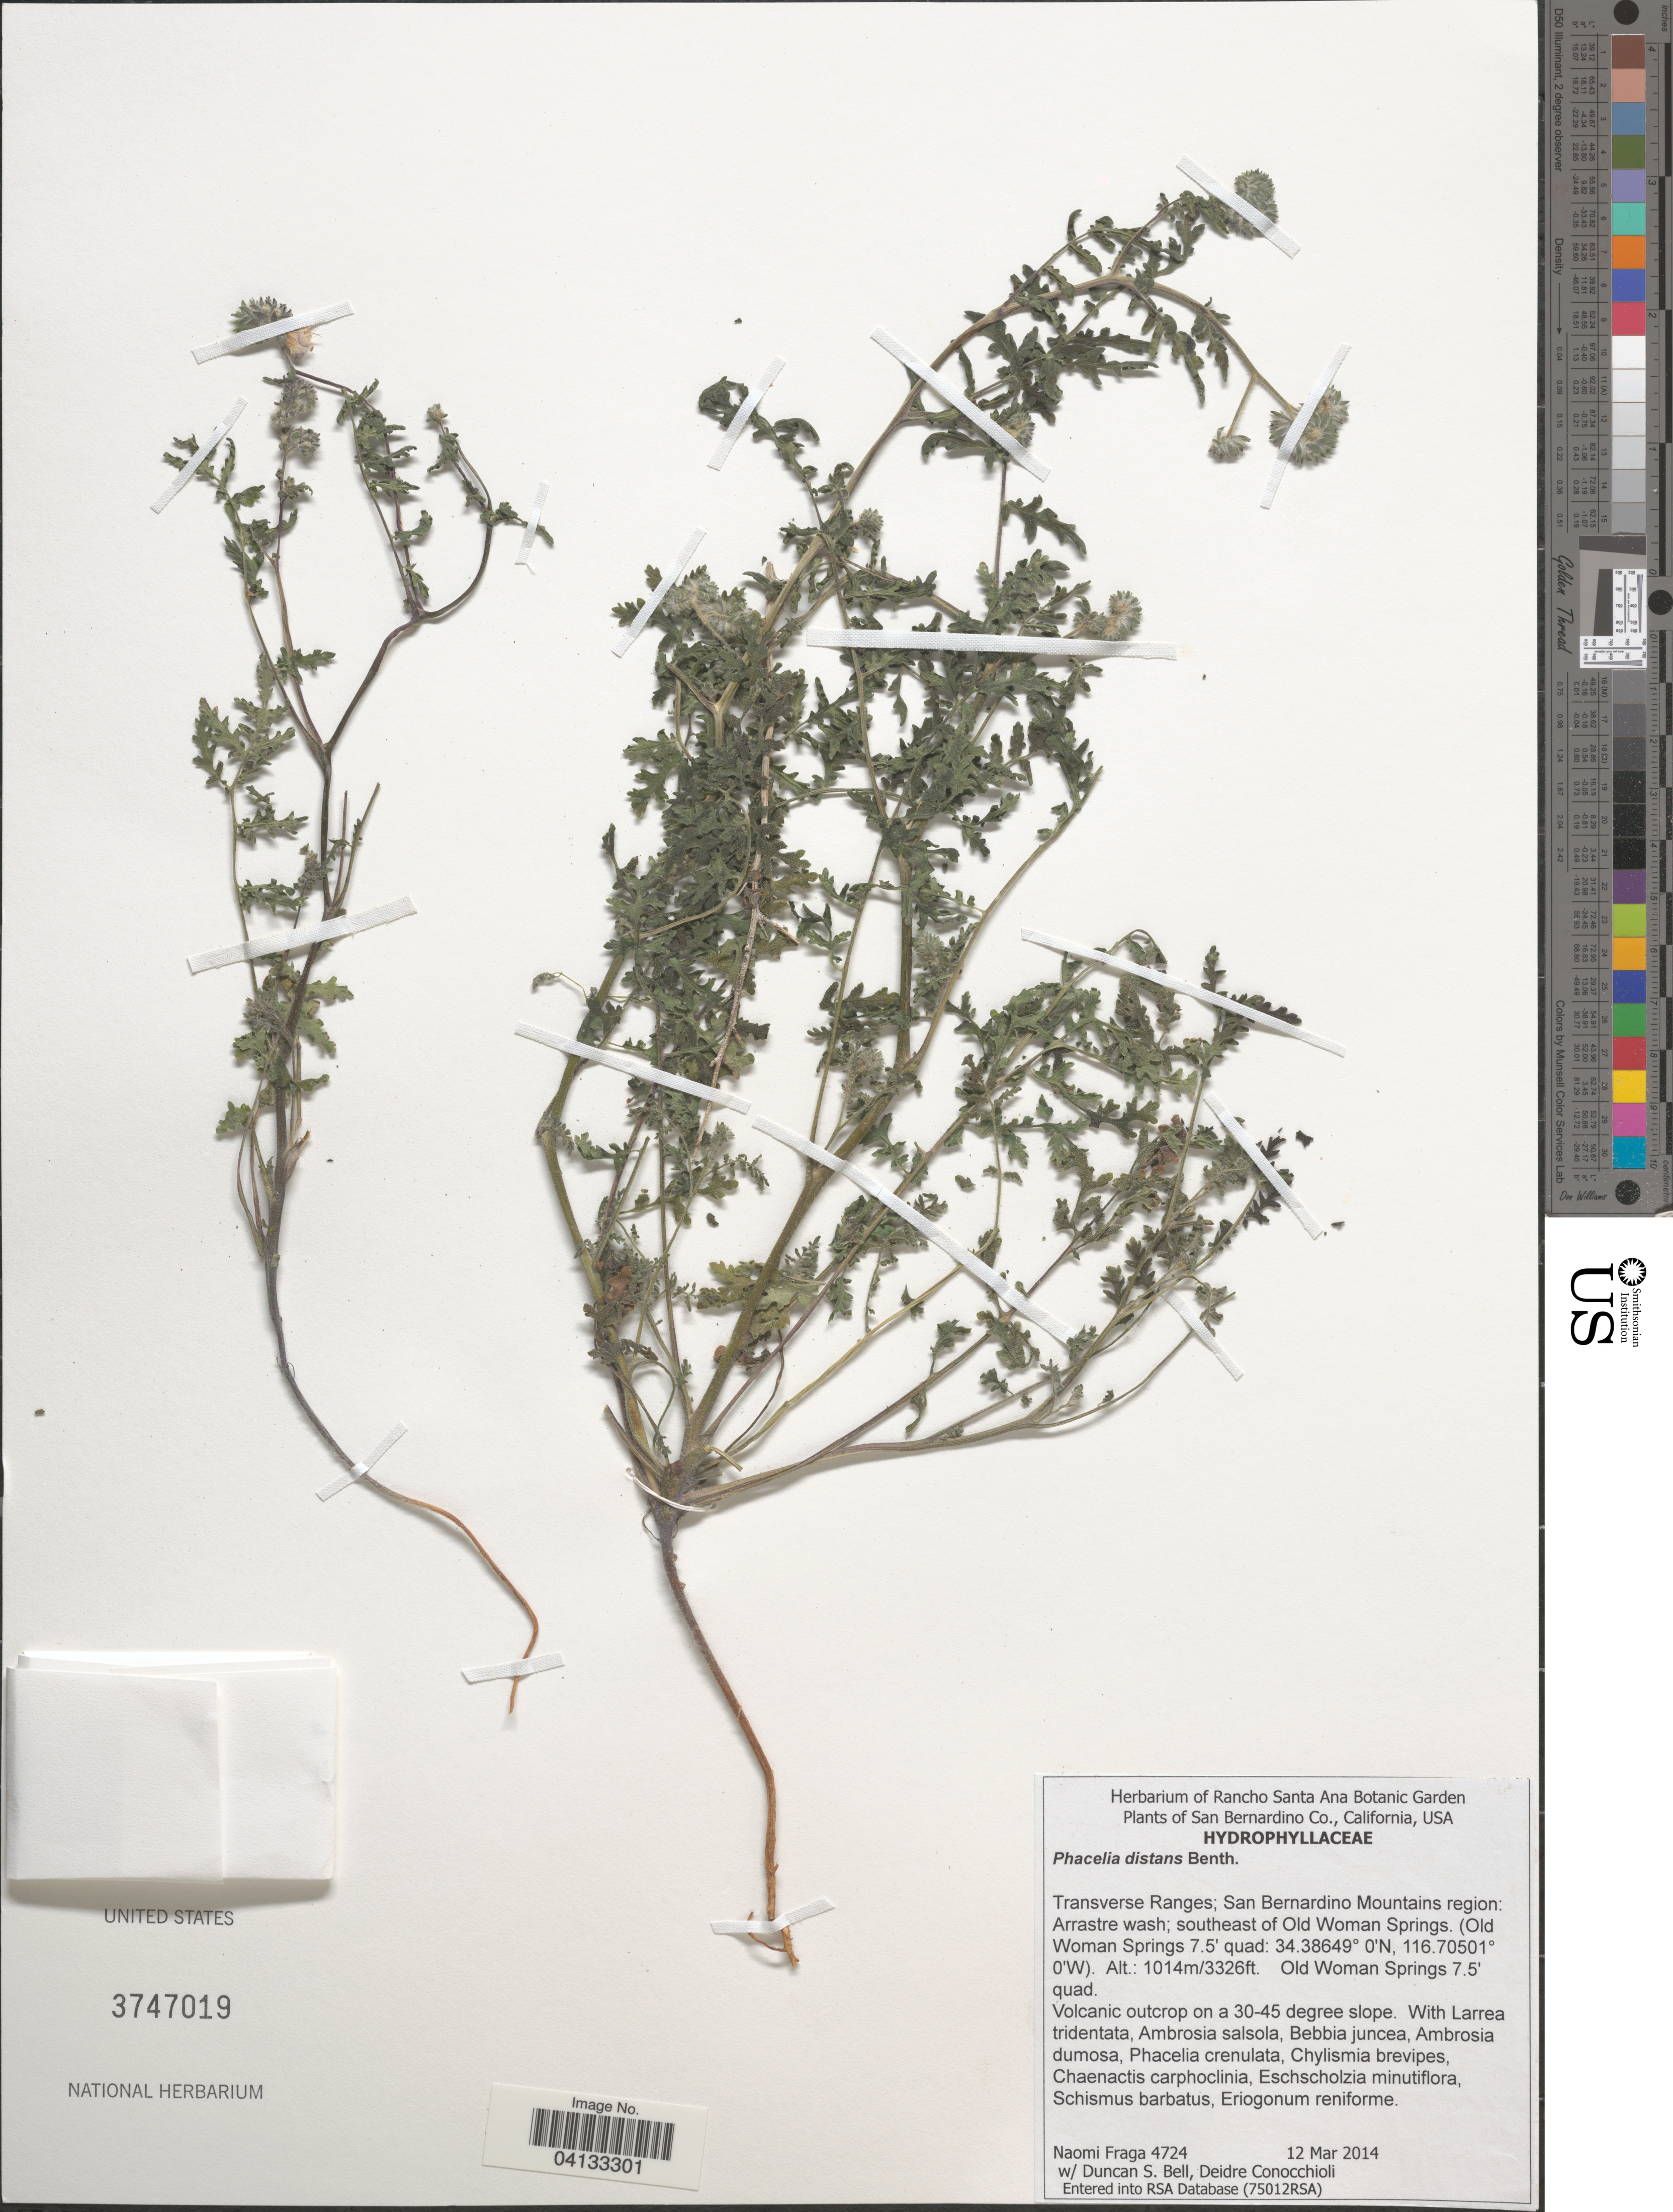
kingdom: Plantae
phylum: Tracheophyta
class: Magnoliopsida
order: Boraginales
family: Hydrophyllaceae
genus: Phacelia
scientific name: Phacelia distans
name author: Benth.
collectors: N. Fraga, D. S. Bell & D. Conocchioli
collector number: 4724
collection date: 2014-03-12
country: United States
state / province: California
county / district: San Bernardino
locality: San Bernardino Co. Transverse Ranges; San Bernardino Mountains region: Arrastre wash; southeast of Old Woman Springs. (Old Woman Springs 7.5' quad).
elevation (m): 1014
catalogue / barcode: US 3747019